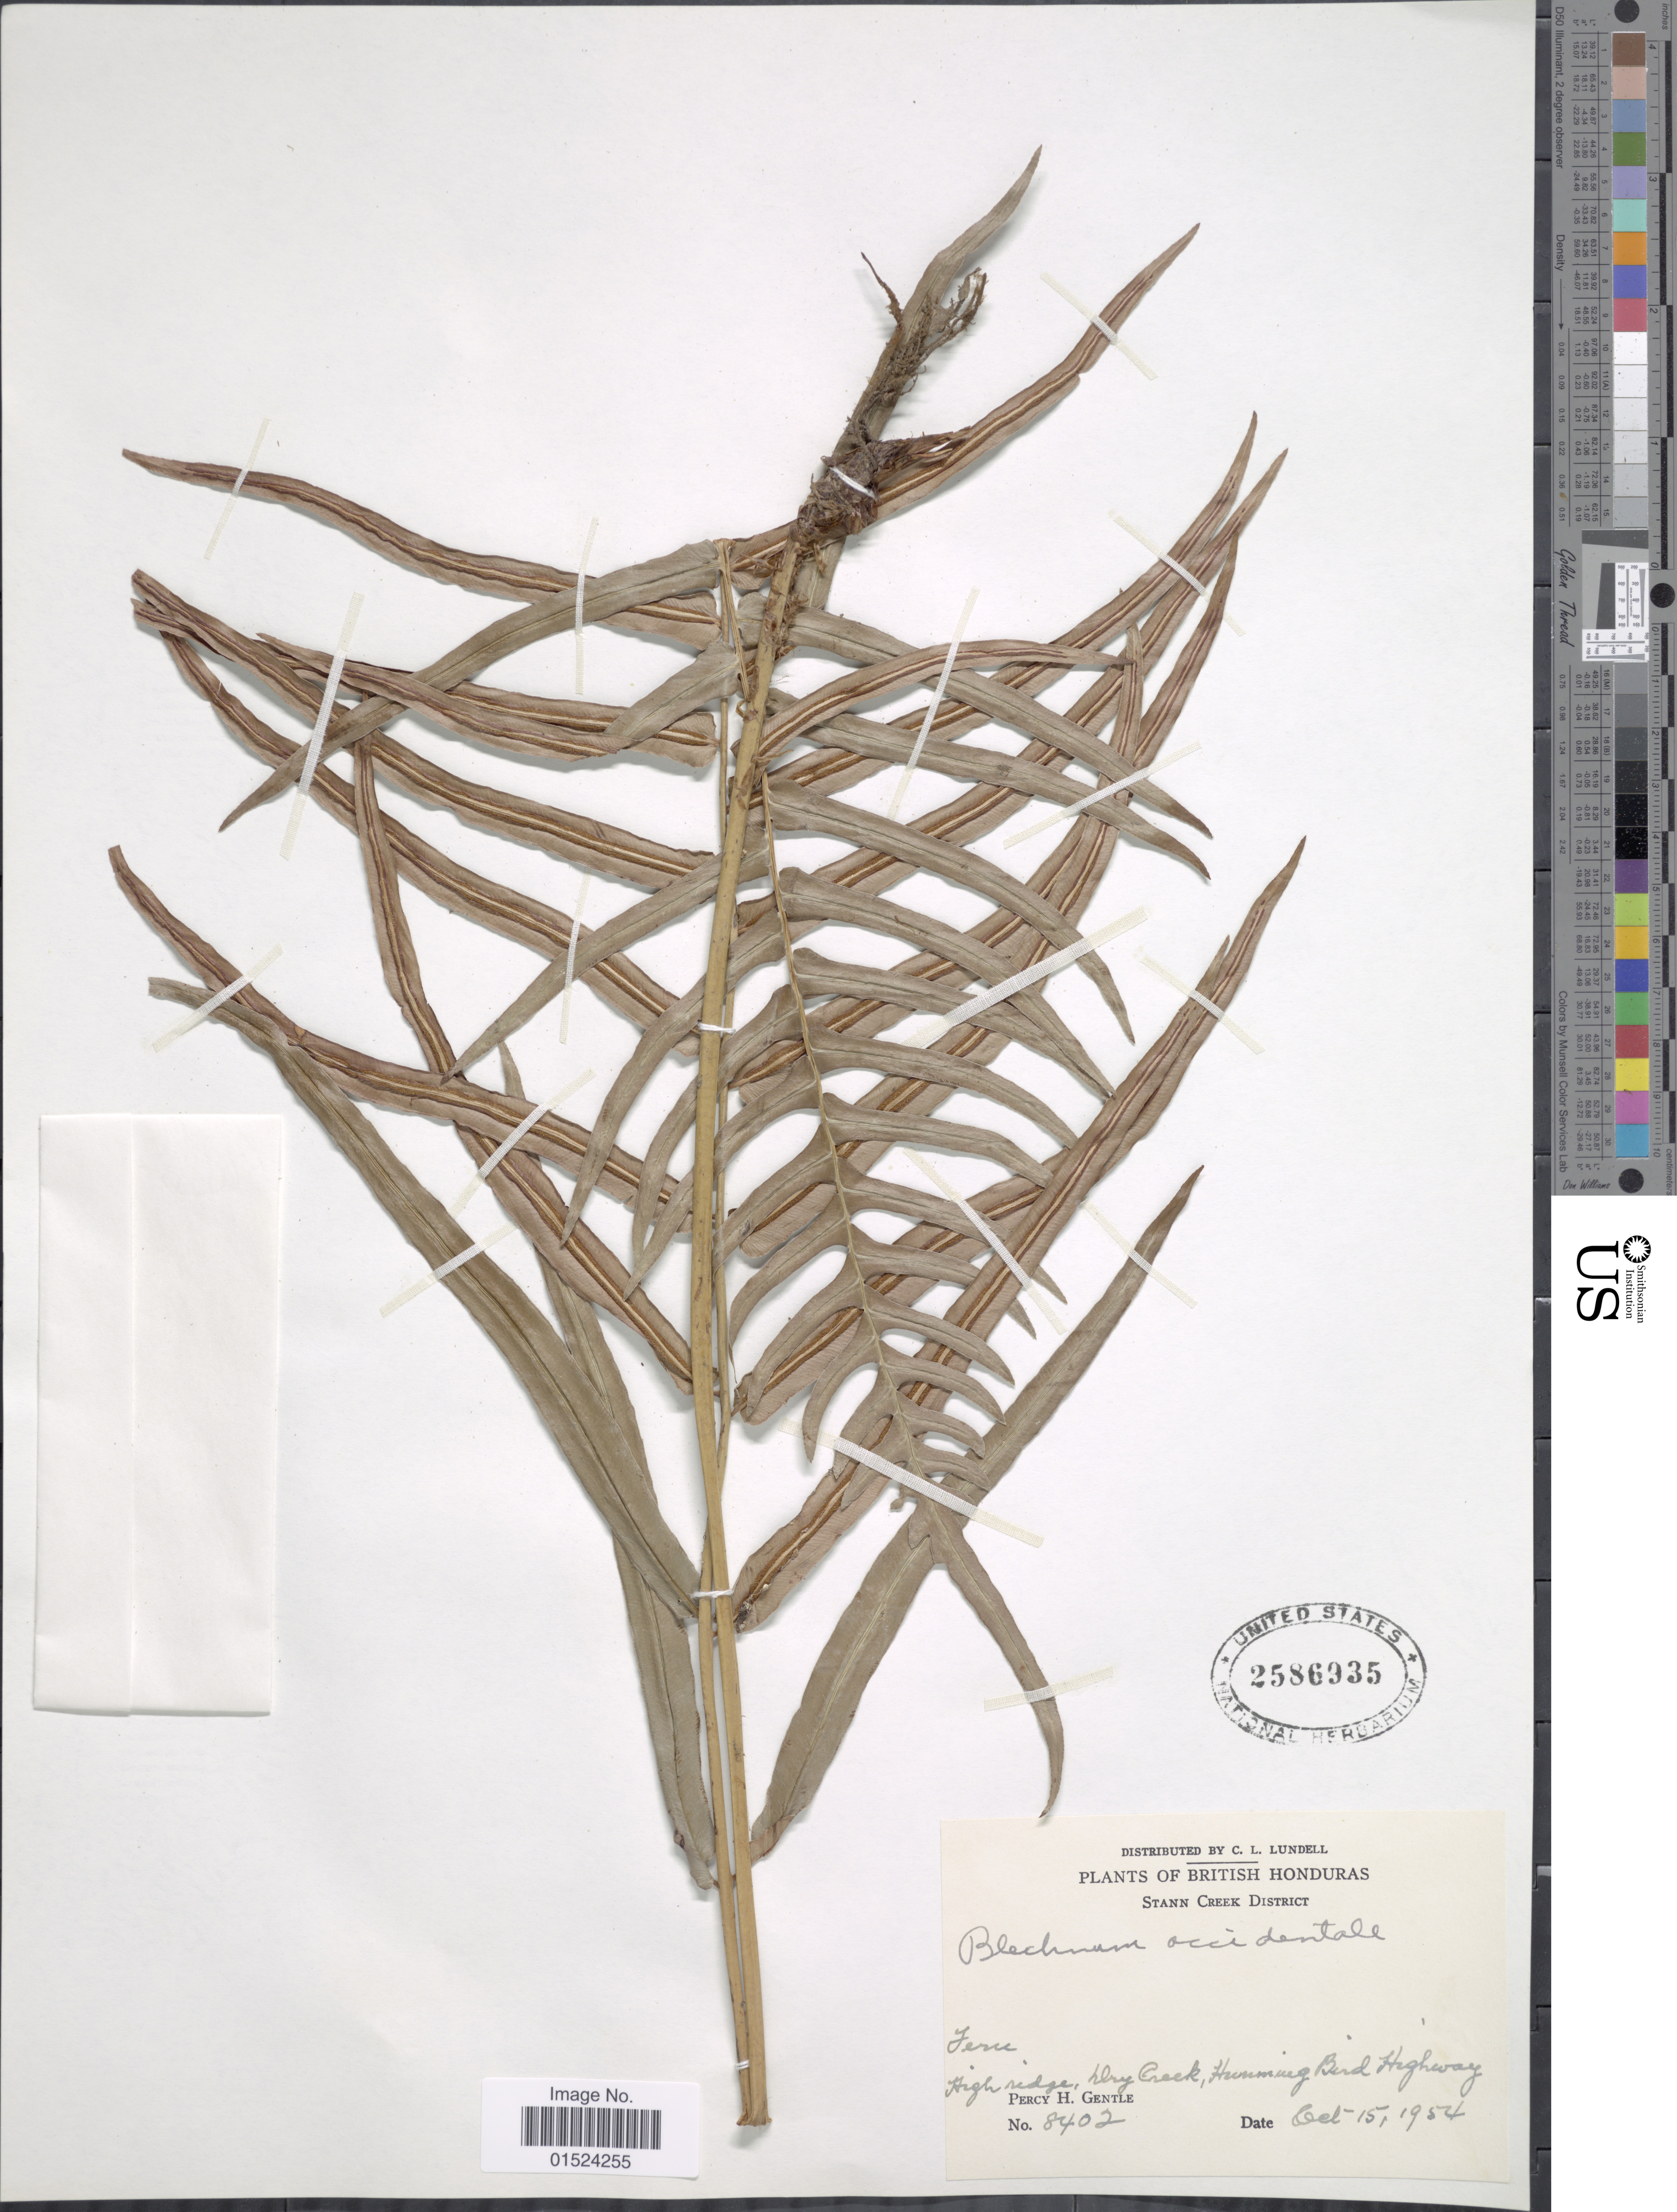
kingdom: Plantae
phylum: Tracheophyta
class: Polypodiopsida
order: Polypodiales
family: Blechnaceae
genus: Blechnum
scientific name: Blechnum occidentale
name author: L.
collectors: P. H. Gentle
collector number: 8402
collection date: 1954-10-15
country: Belize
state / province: Stann Creek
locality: British Honduras, High ridge, hill slope, Humming Bird Highway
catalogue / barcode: US 2586935